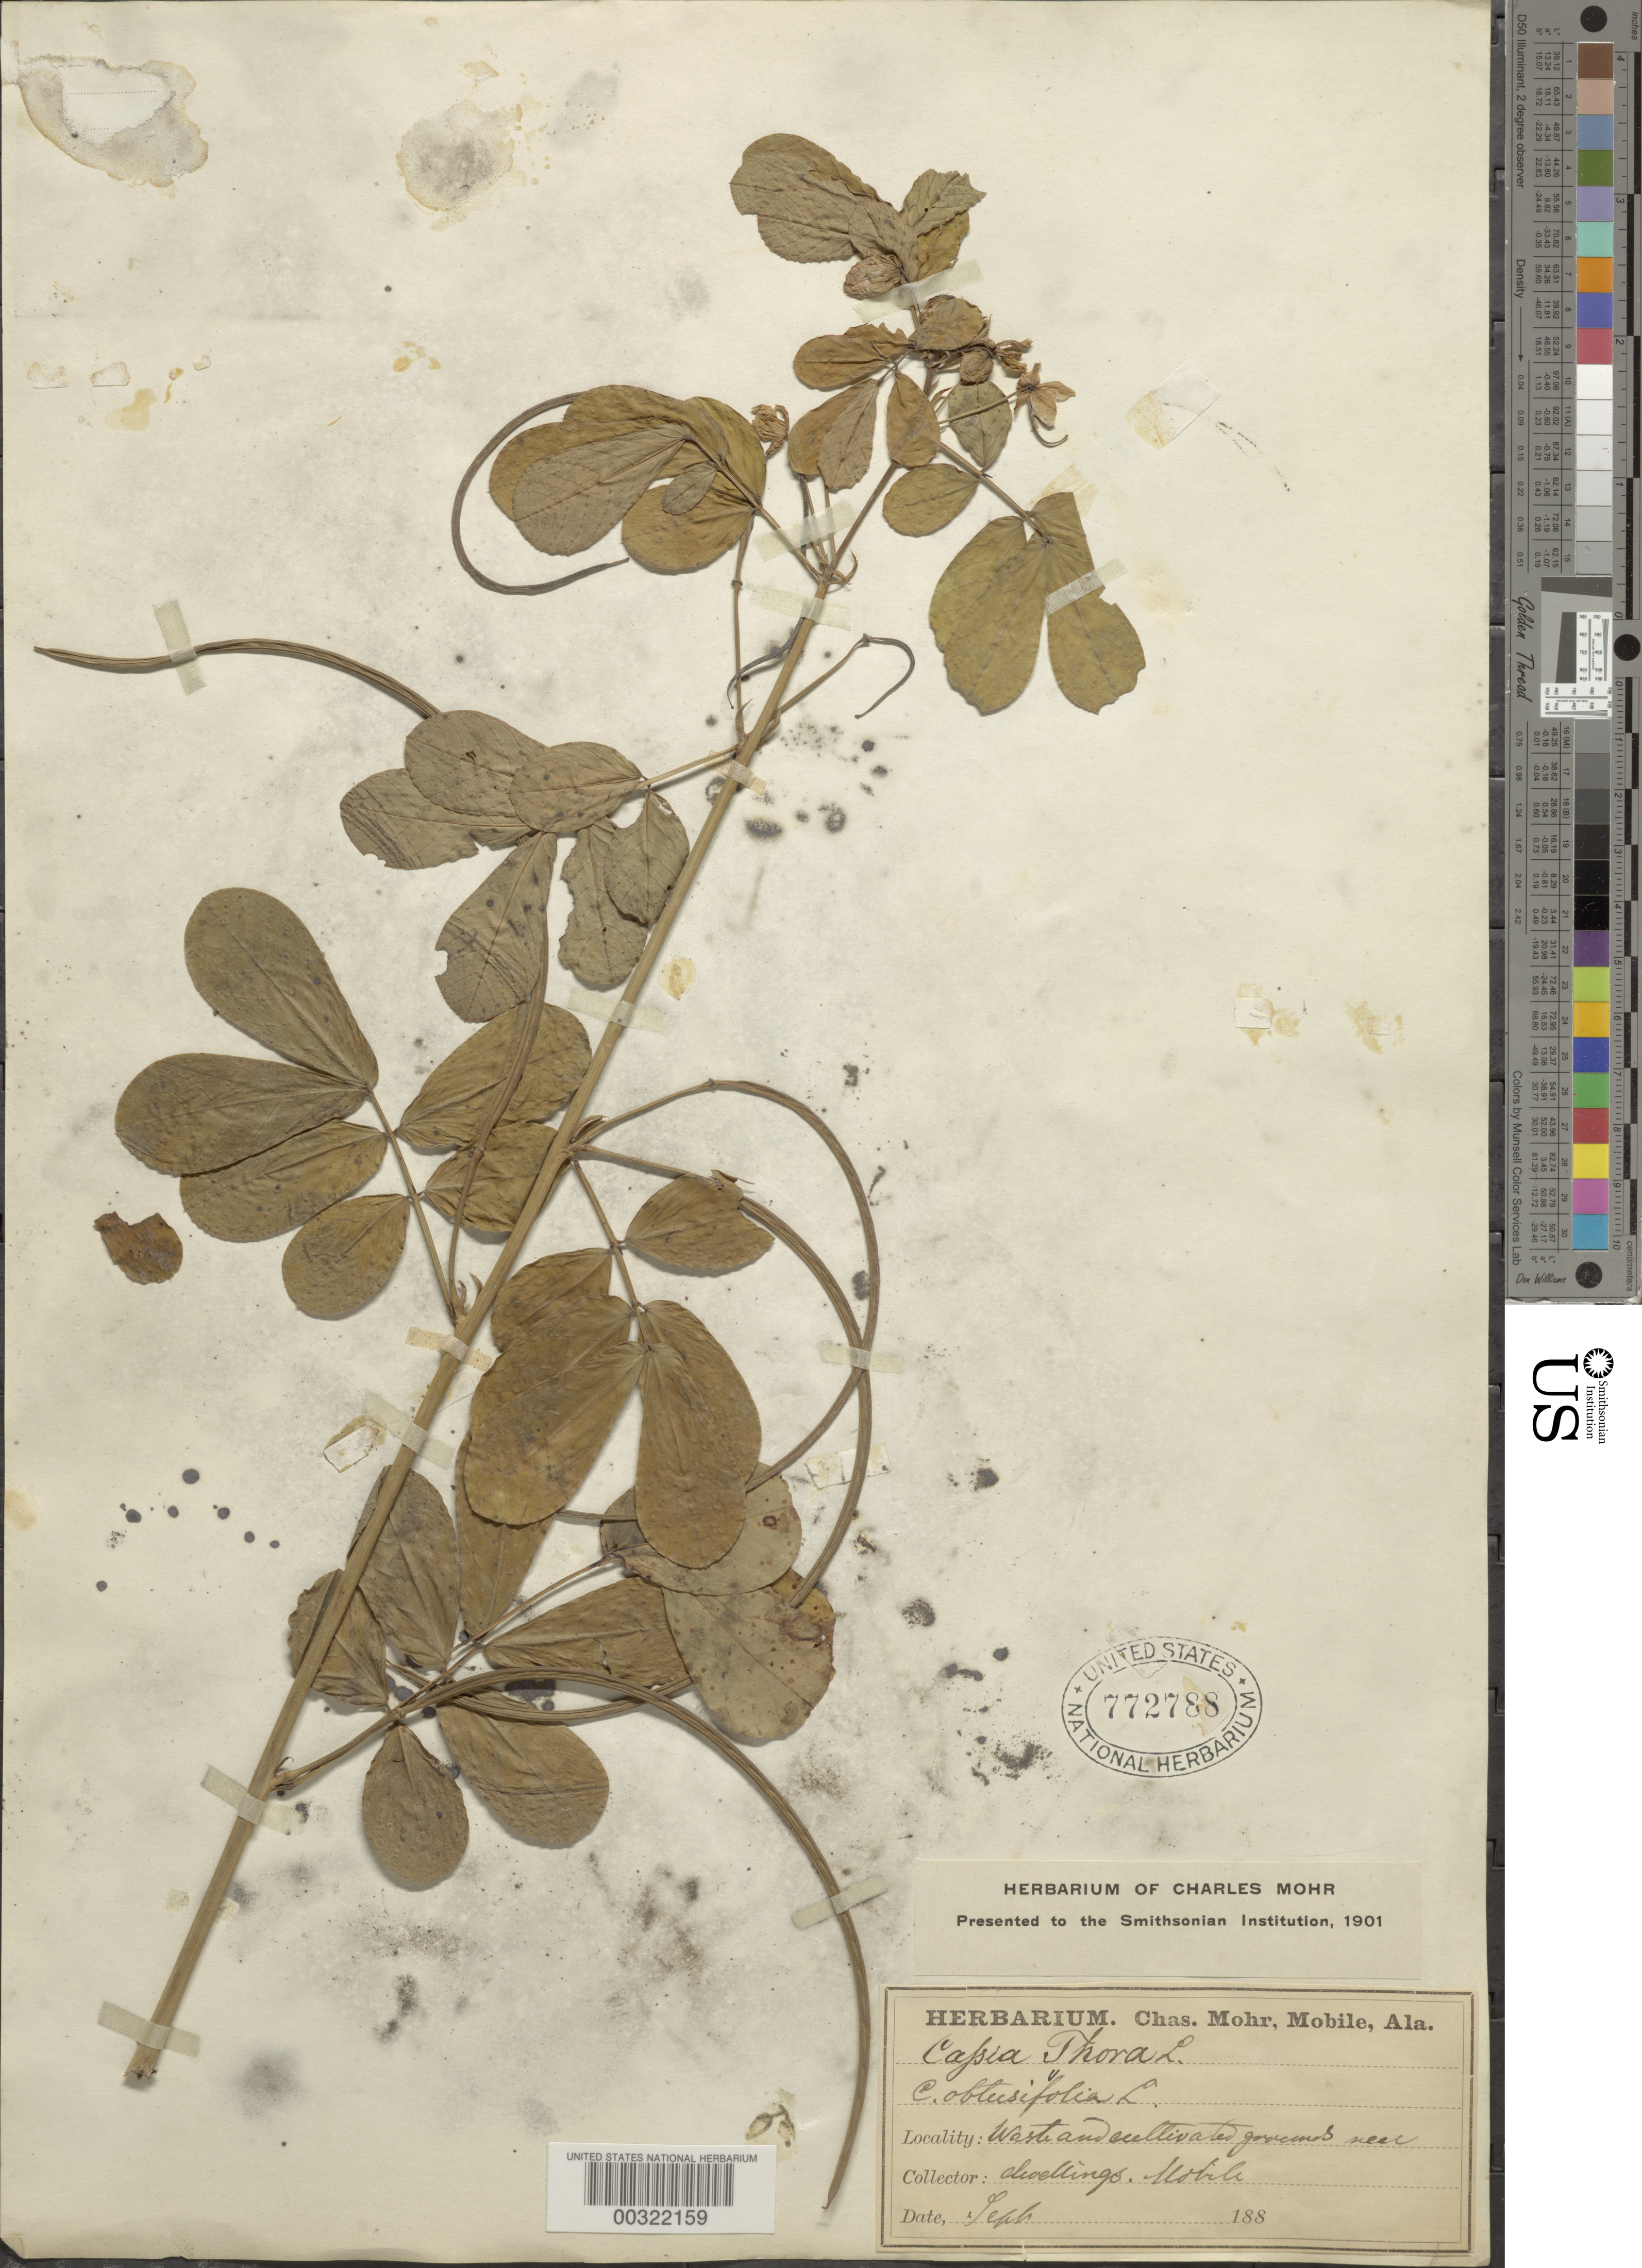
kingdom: Plantae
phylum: Tracheophyta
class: Magnoliopsida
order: Fabales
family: Fabaceae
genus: Senna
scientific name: Senna obtusifolia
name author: (L.) H.S. Irwin & Barneby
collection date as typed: Sep 188-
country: United States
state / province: Alabama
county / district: Mobile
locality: Mobile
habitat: Waste and cultivated grounds near dwellings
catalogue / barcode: US 772788